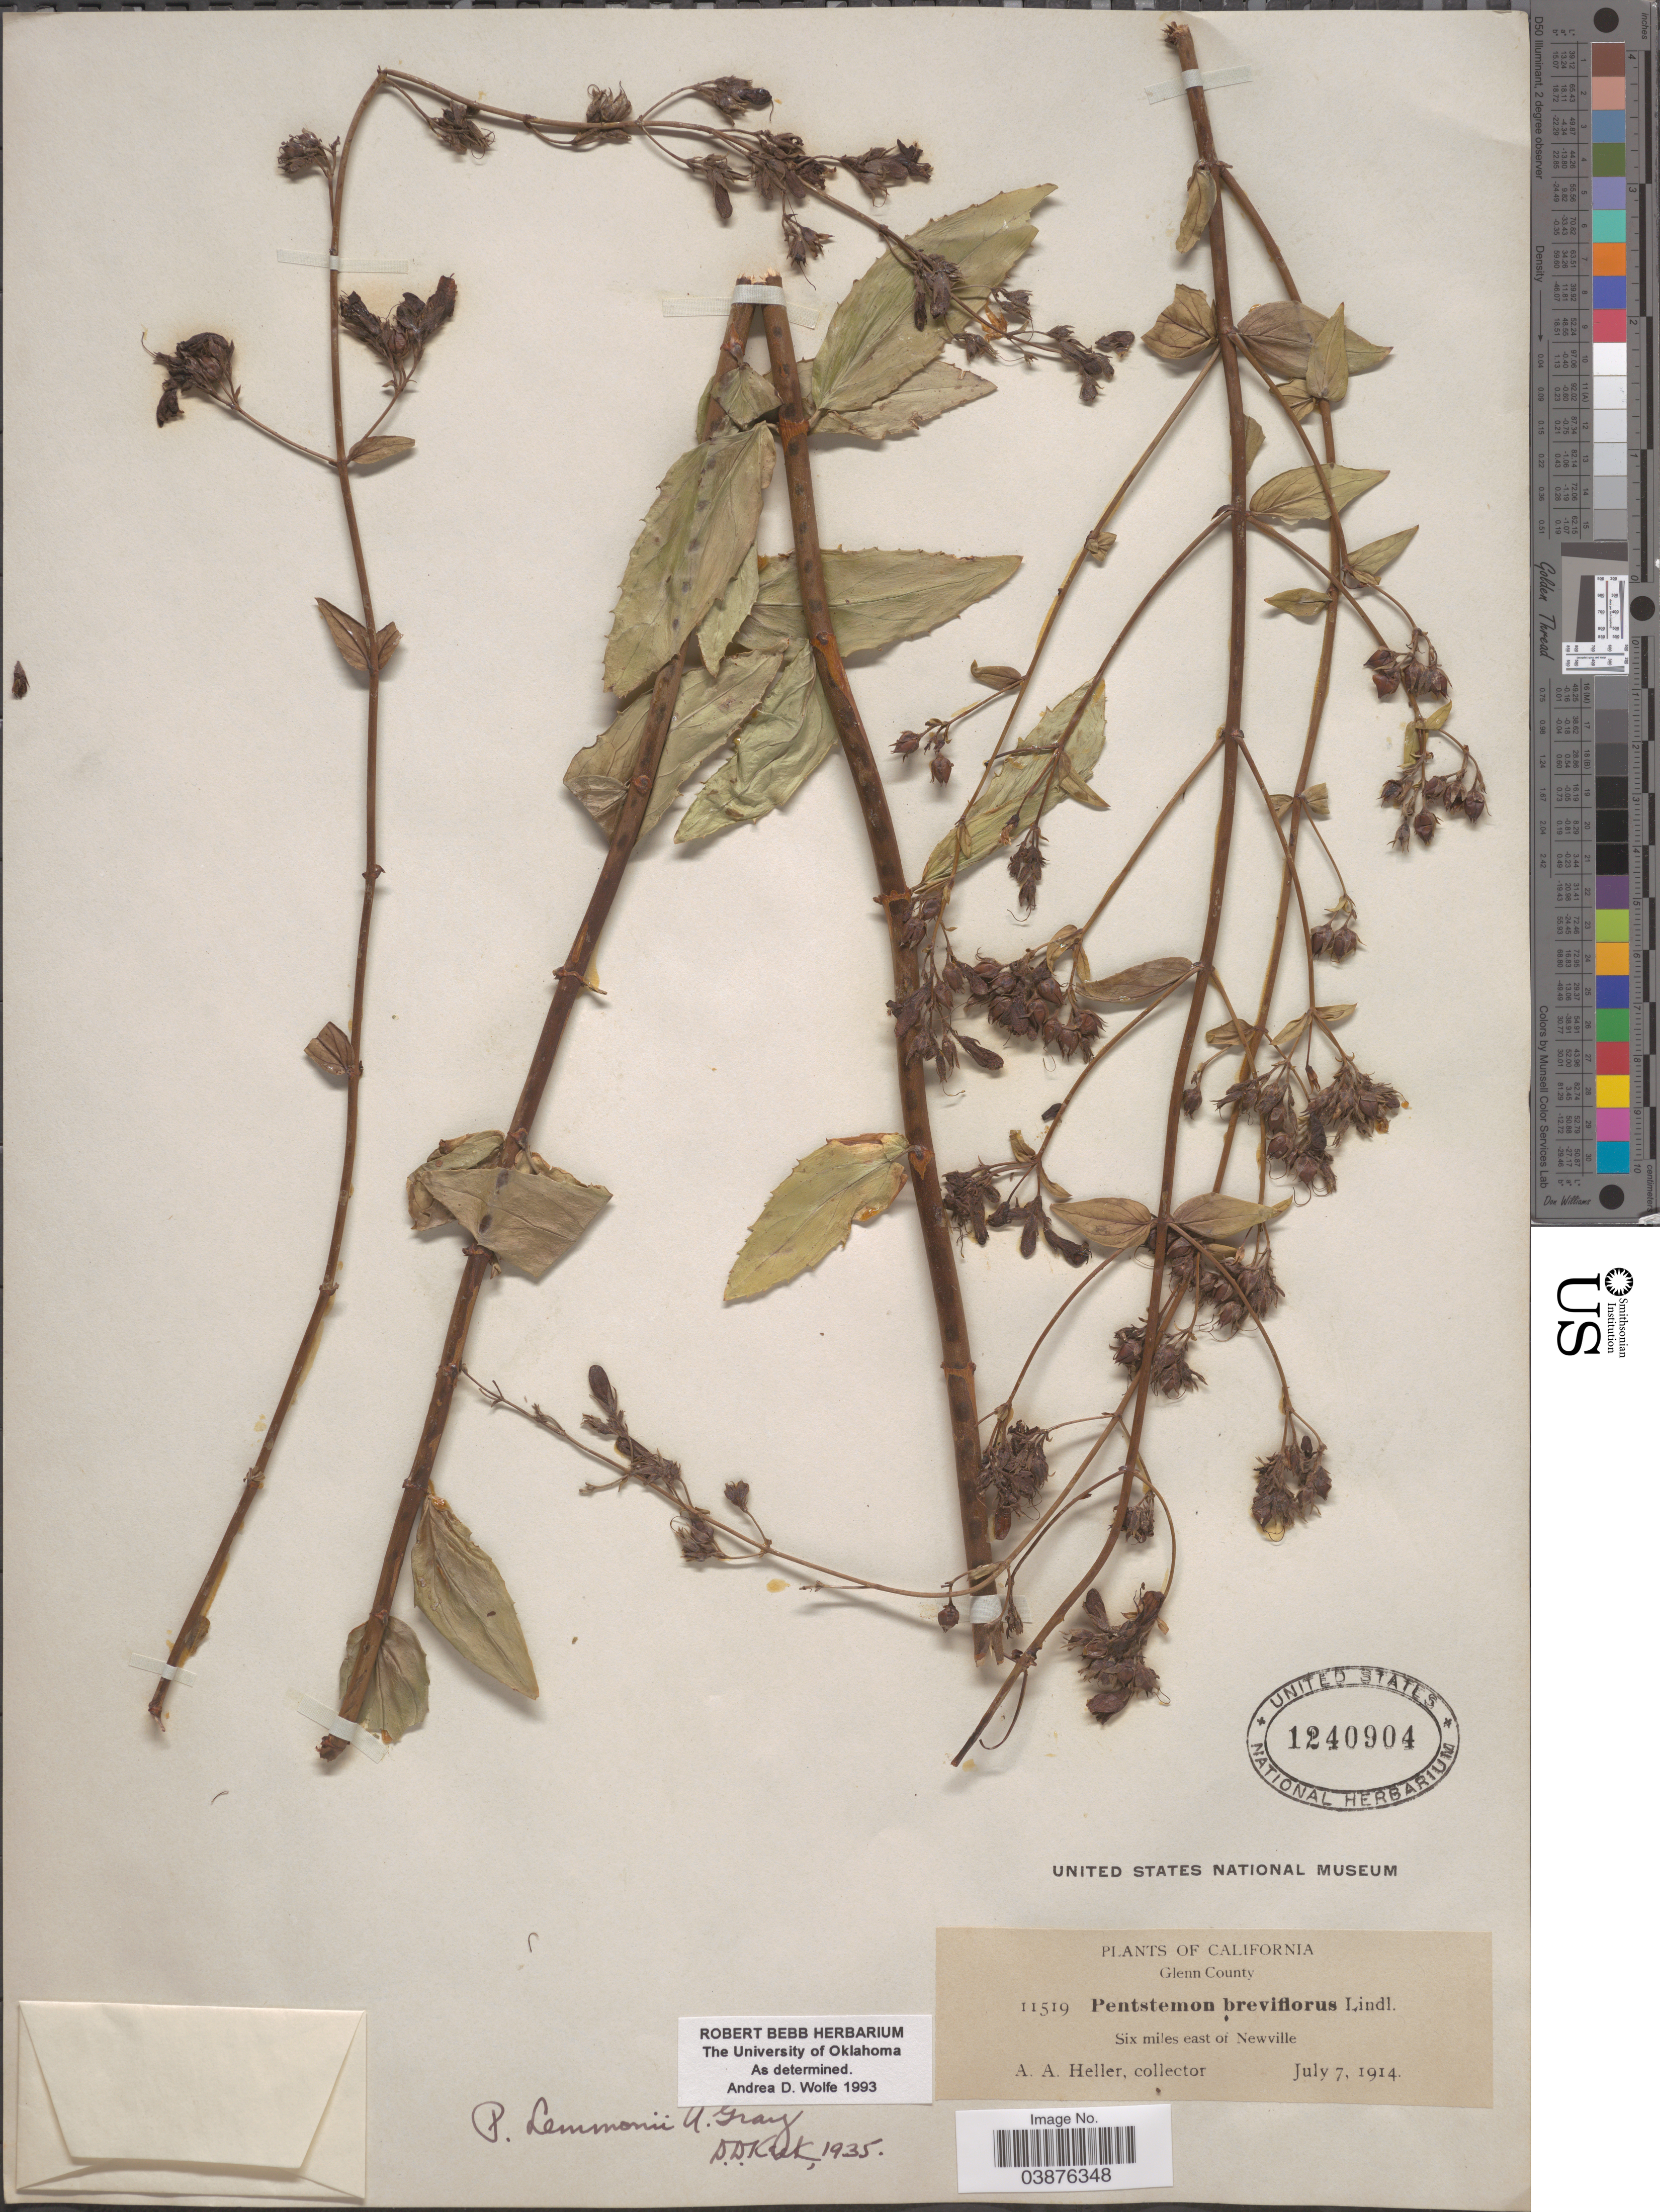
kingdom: Plantae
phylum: Tracheophyta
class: Magnoliopsida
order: Lamiales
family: Plantaginaceae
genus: Penstemon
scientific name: Penstemon lemmonii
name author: A. Gray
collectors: A. A. Heller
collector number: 11519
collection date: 1914-07-07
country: United States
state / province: California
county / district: Glenn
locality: Glenn County. Six miles east of Newville.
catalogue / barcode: US 1240904